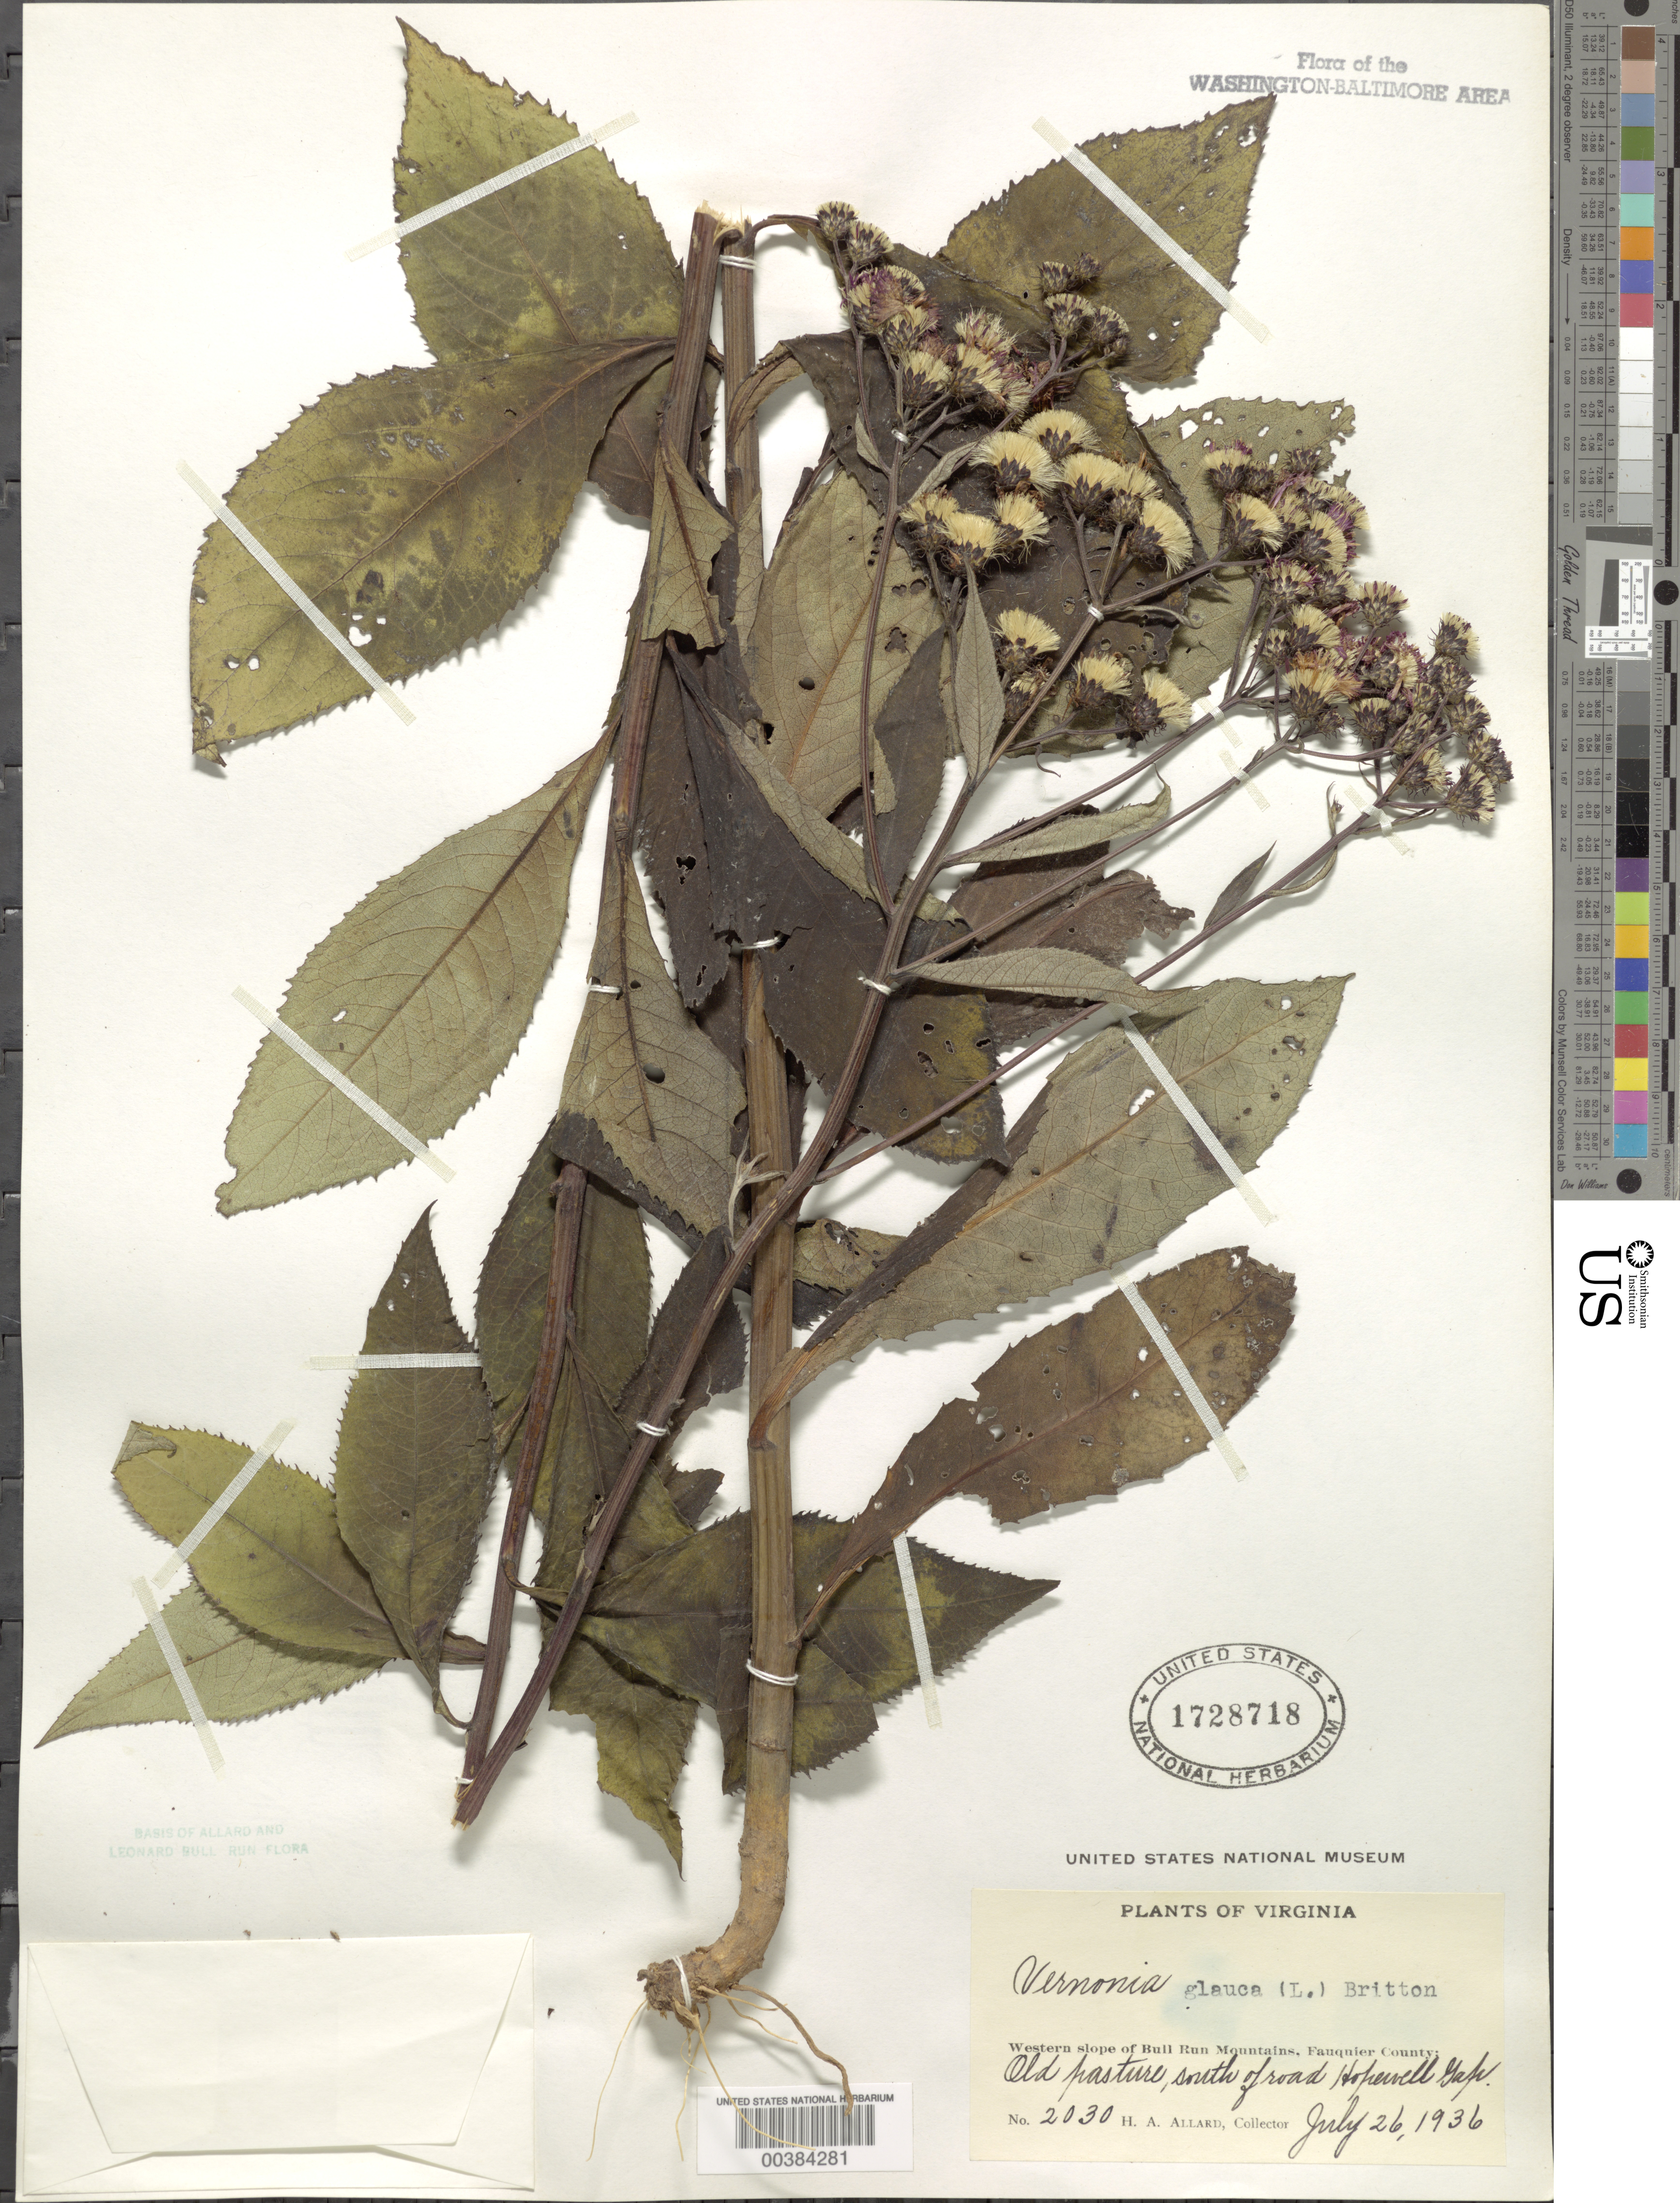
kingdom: Plantae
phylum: Tracheophyta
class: Magnoliopsida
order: Asterales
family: Asteraceae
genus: Vernonia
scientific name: Vernonia glauca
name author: (L.) Willd.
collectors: H. A. Allard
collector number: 2030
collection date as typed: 26 Jul 1936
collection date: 1936-07-26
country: United States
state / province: Virginia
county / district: Fauquier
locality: S of Hopewell Gap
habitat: Old pasture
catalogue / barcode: US 1728718